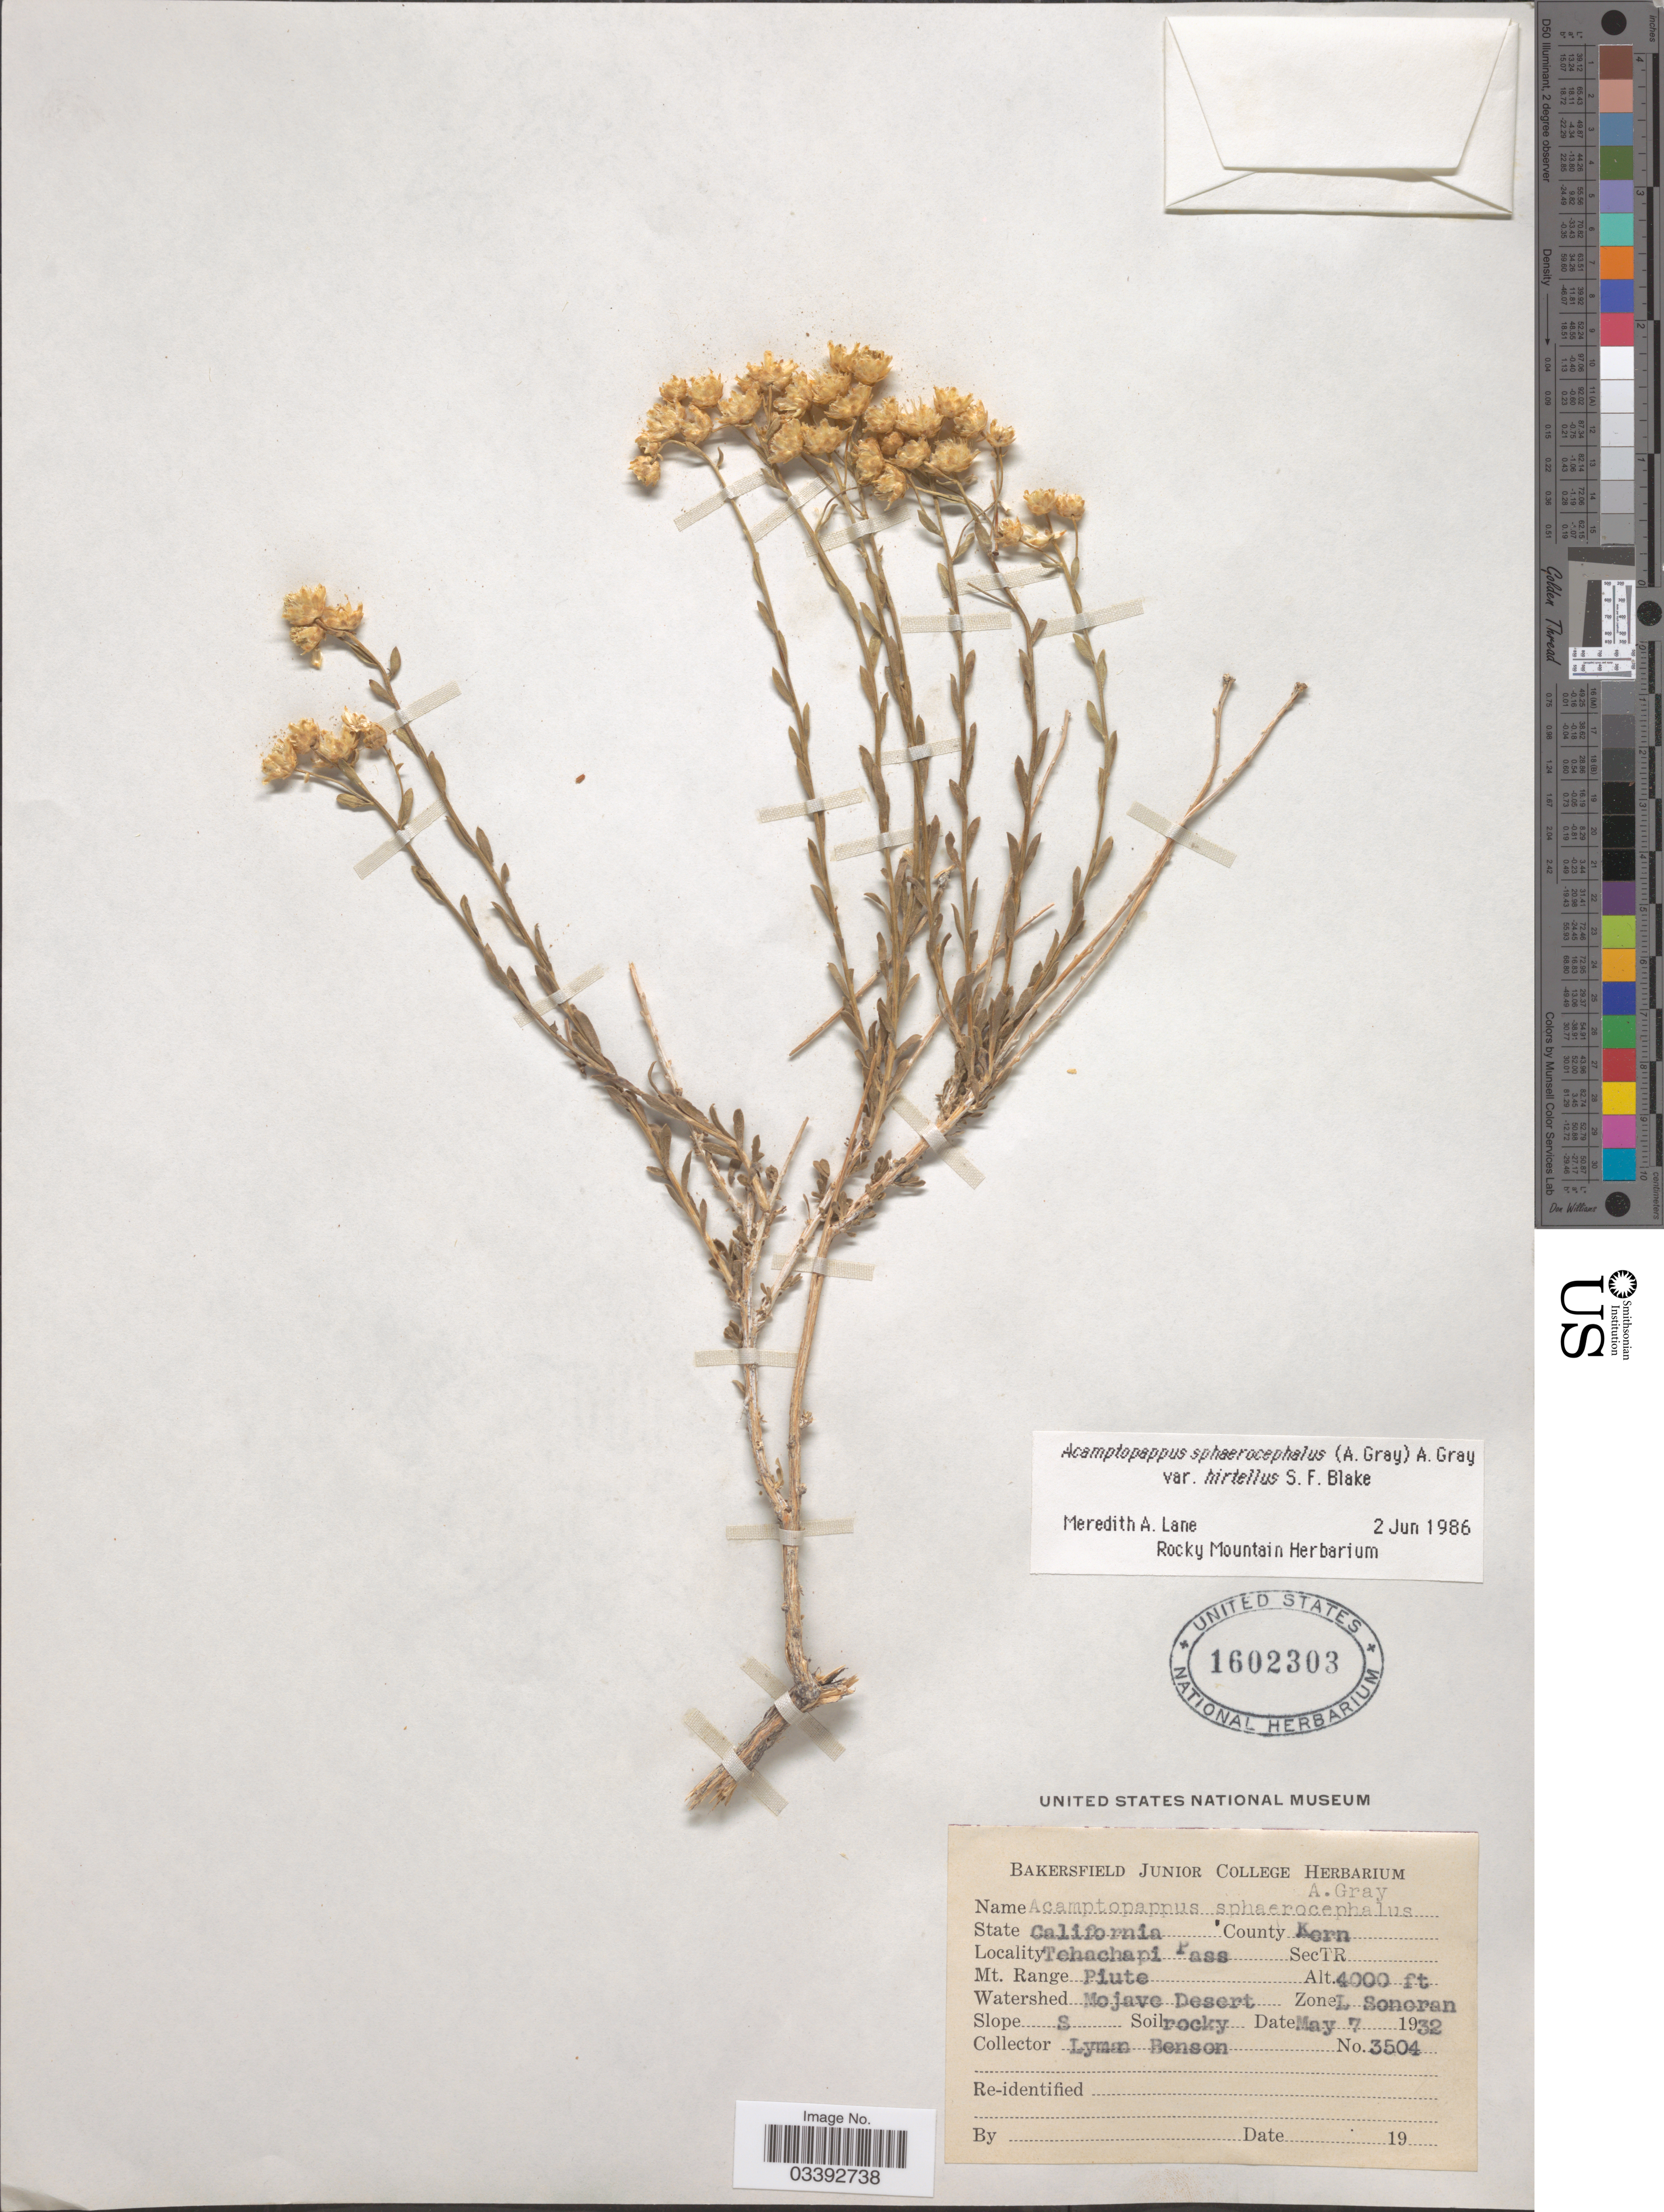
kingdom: Plantae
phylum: Tracheophyta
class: Magnoliopsida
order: Asterales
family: Asteraceae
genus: Acamptopappus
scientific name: Acamptopappus sphaerocephalus var. hirtellus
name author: S.F. Blake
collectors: L. D. Benson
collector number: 3504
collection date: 1932-05-07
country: United States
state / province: California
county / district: Kern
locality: County Kern. Tehachapi Pass. Mt. Range Piute. Watershed Mojave Desert. Zone L Sonoran. Slope S.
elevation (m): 1219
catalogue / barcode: US 1602303